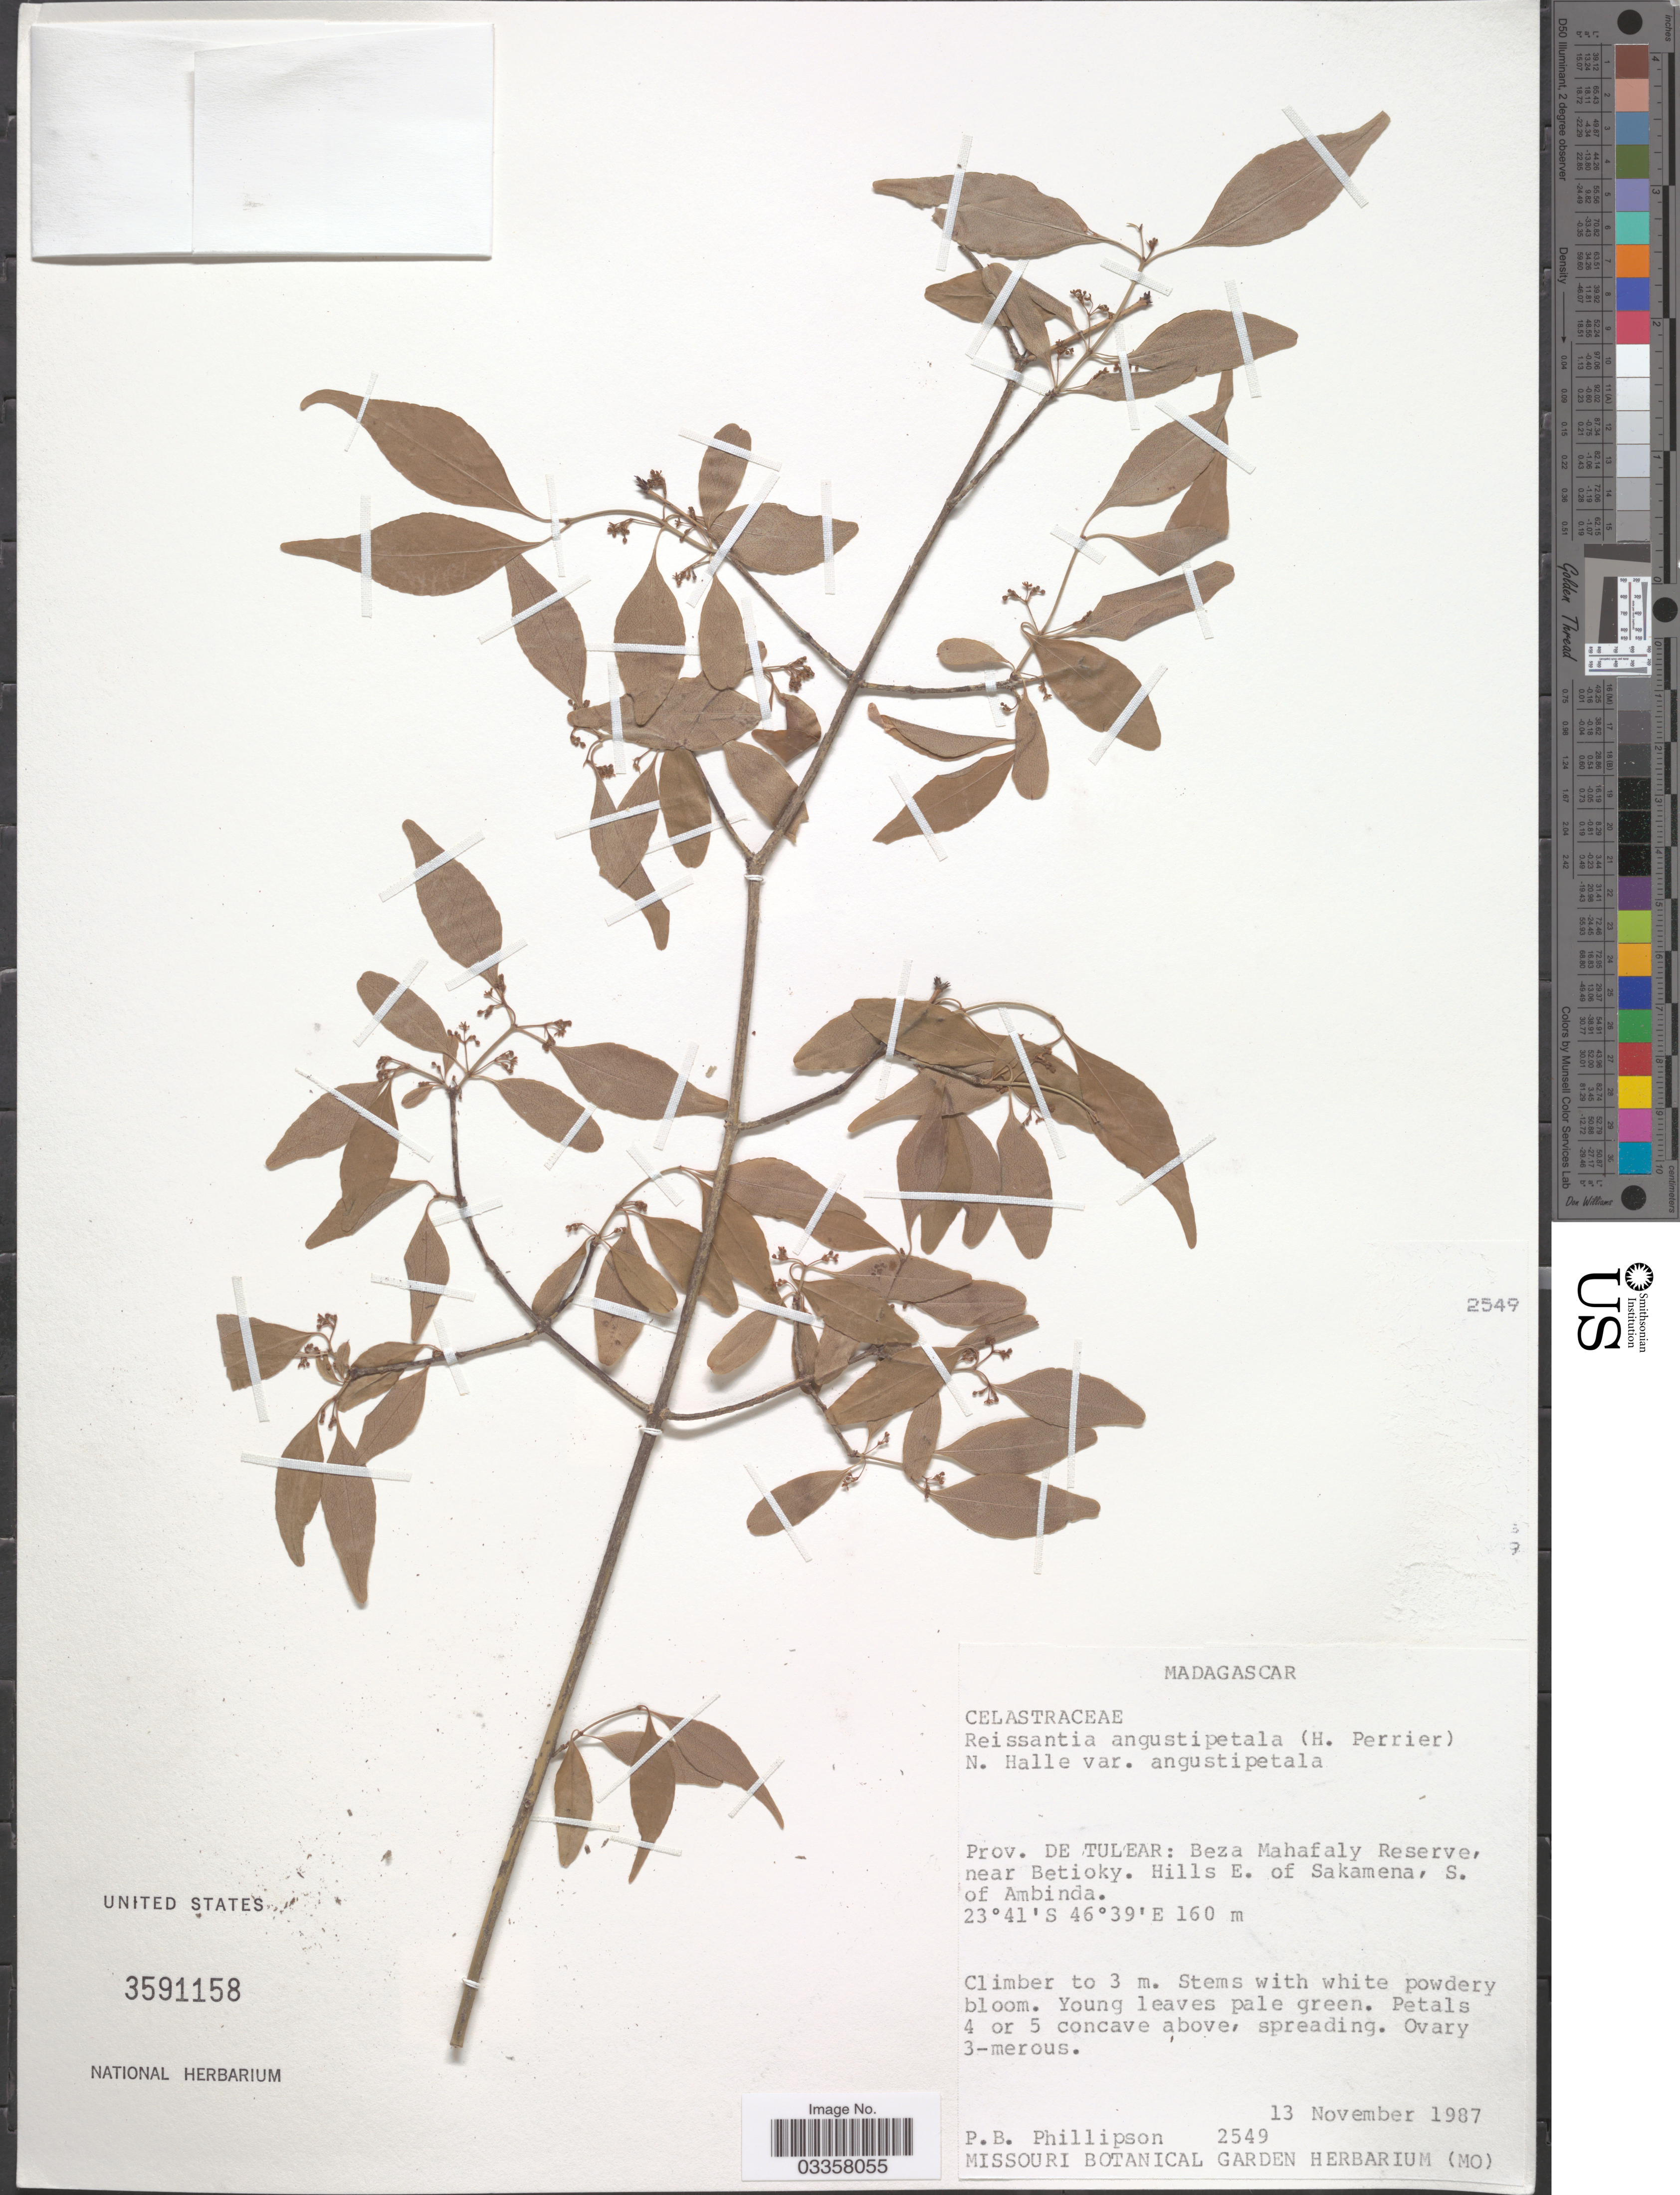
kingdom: Plantae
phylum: Tracheophyta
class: Magnoliopsida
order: Celastrales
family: Celastraceae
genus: Reissantia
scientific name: Reissantia angustipetala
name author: (H. Perrier) N. Hallé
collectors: P. B. Phillipson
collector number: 2549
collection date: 1987-11-13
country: Madagascar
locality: Prov. de Tulear: Beza Mahafaly Reserve, near Betioky. Hills E. of Sakamena, S. of Ambinda.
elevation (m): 160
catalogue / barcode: US 3591158